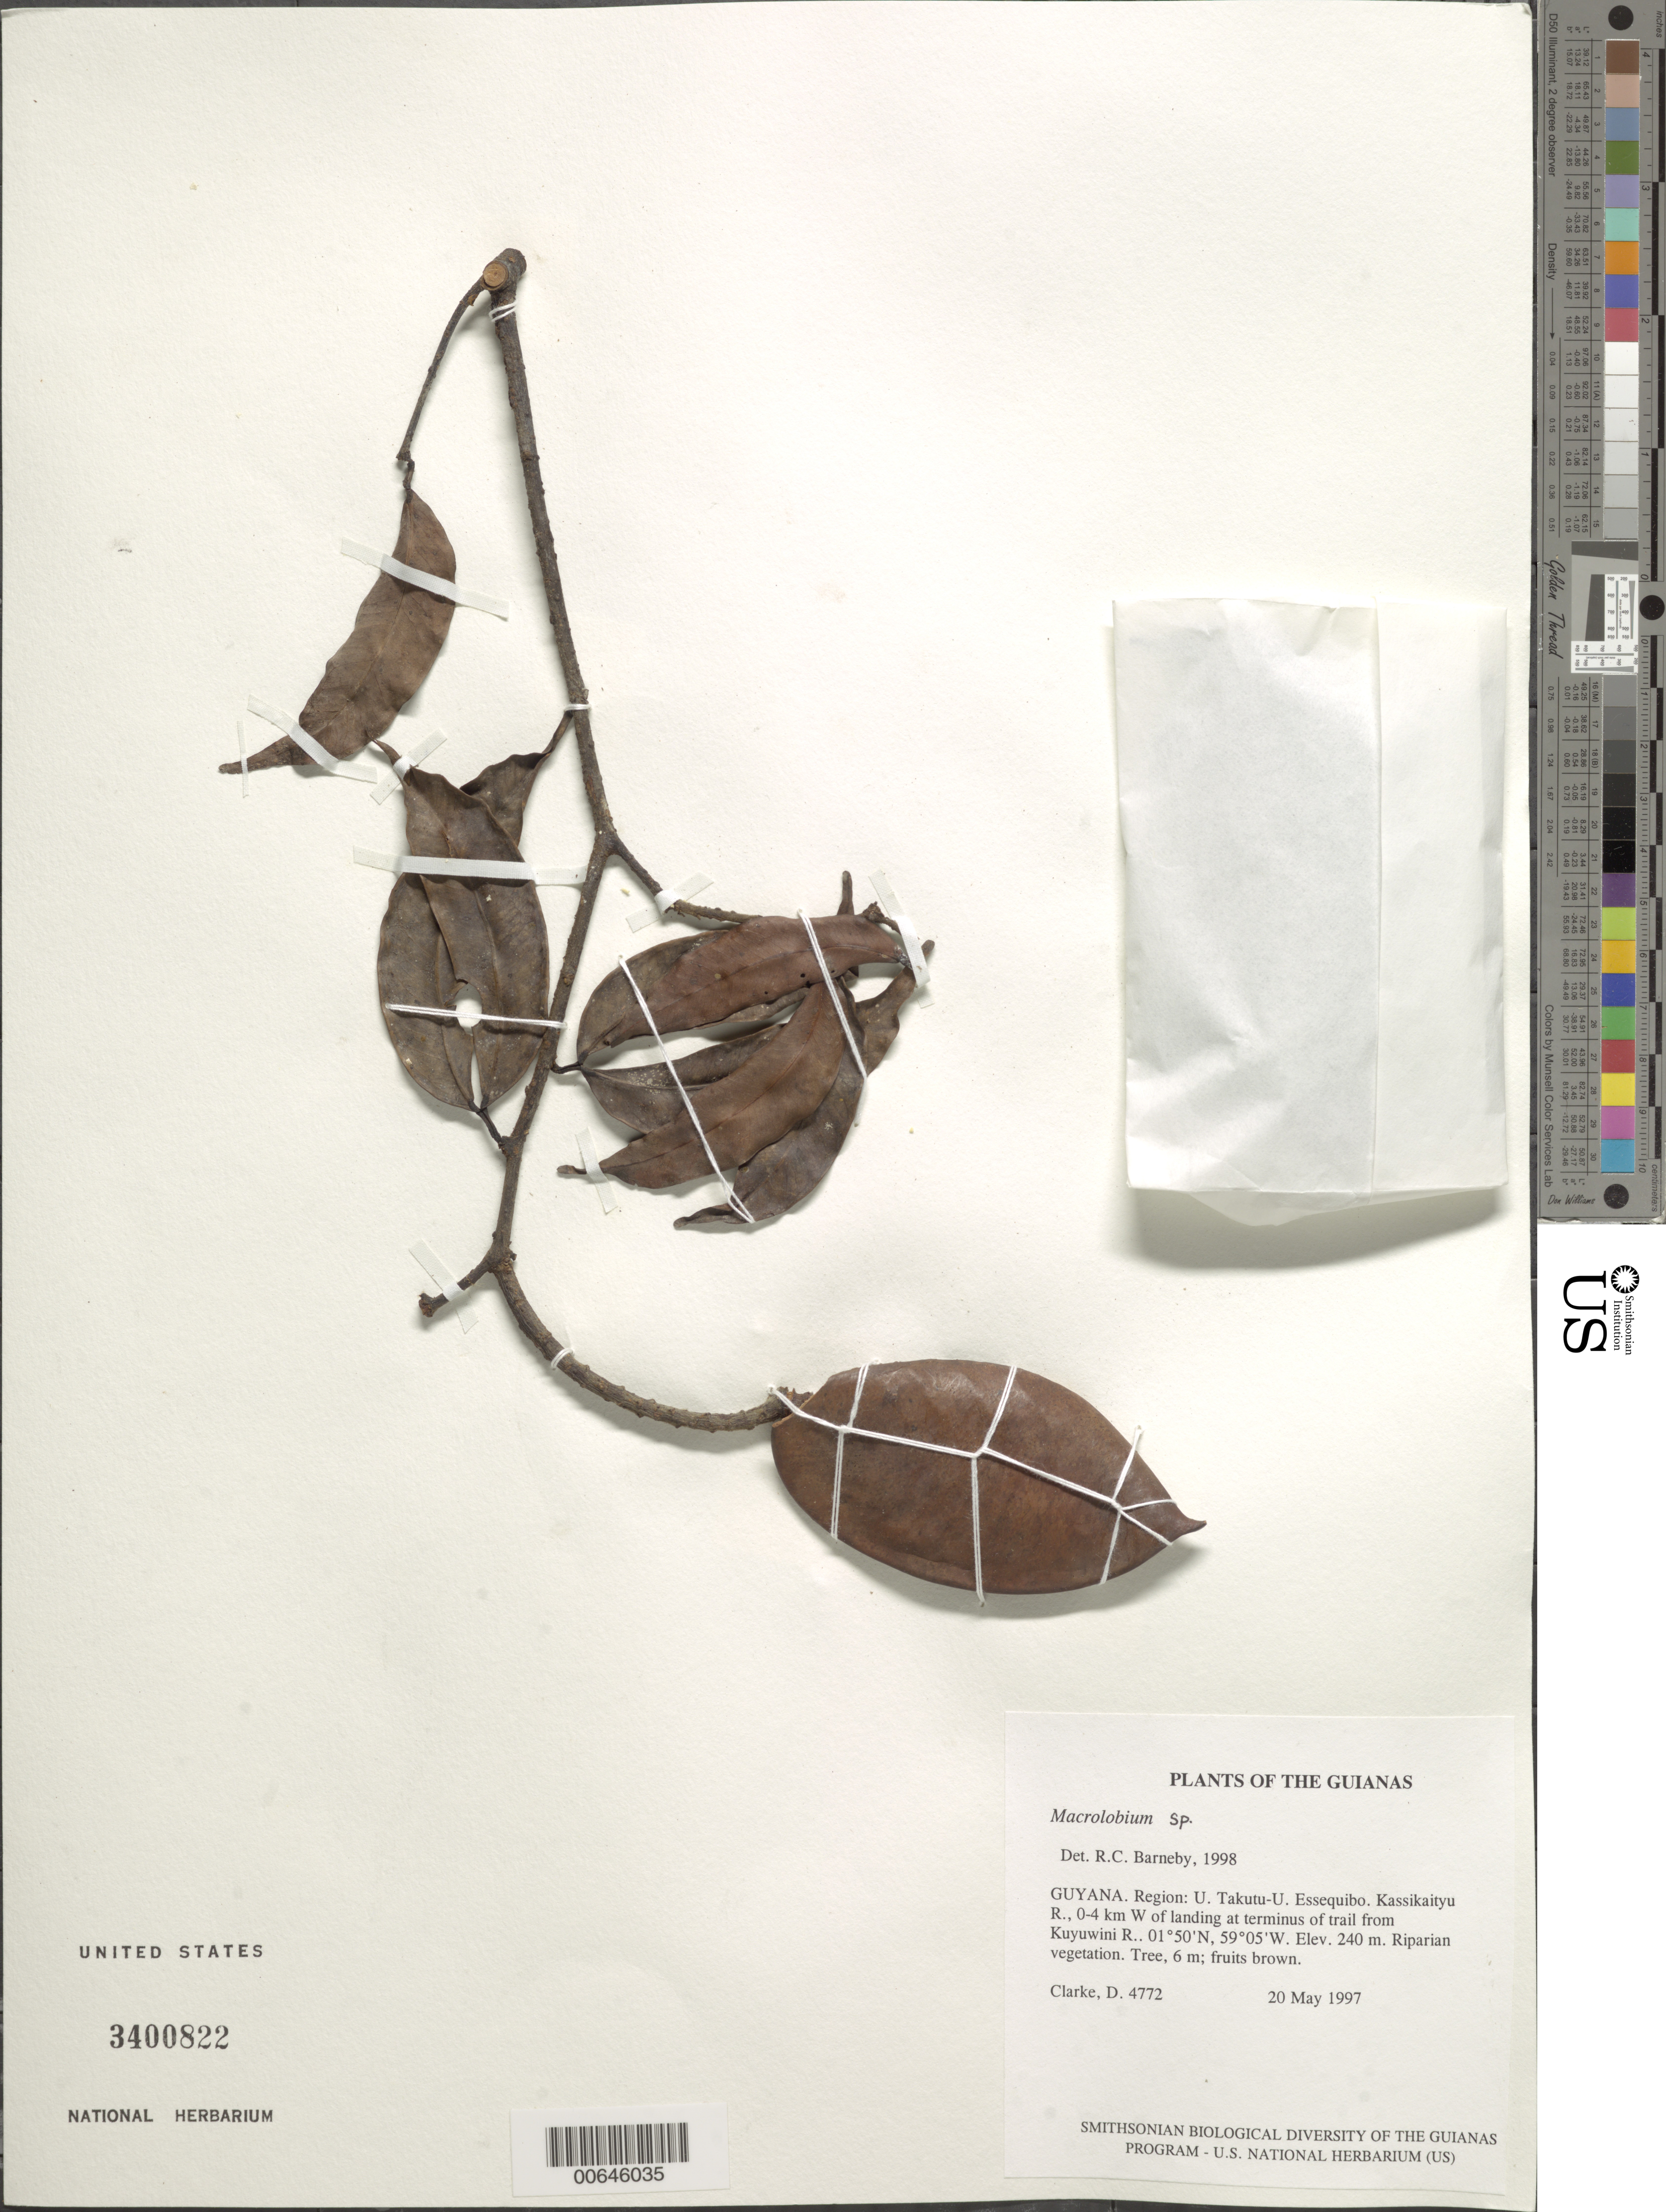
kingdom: Plantae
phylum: Tracheophyta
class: Magnoliopsida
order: Fabales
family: Fabaceae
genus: Macrolobium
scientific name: Macrolobium angustifolium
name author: (Benth.) R.S. Cowan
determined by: Trujillo, A. M.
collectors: H. D. Clarke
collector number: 4772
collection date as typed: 20 May 1997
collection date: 1997-05-20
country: Guyana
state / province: U. Takutu-U. Essequibo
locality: Kassikaityu R., 0-4 km W of landing at terminus of trail from Kuyuwini R.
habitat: Riparian vegetation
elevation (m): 240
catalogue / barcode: US 3400822